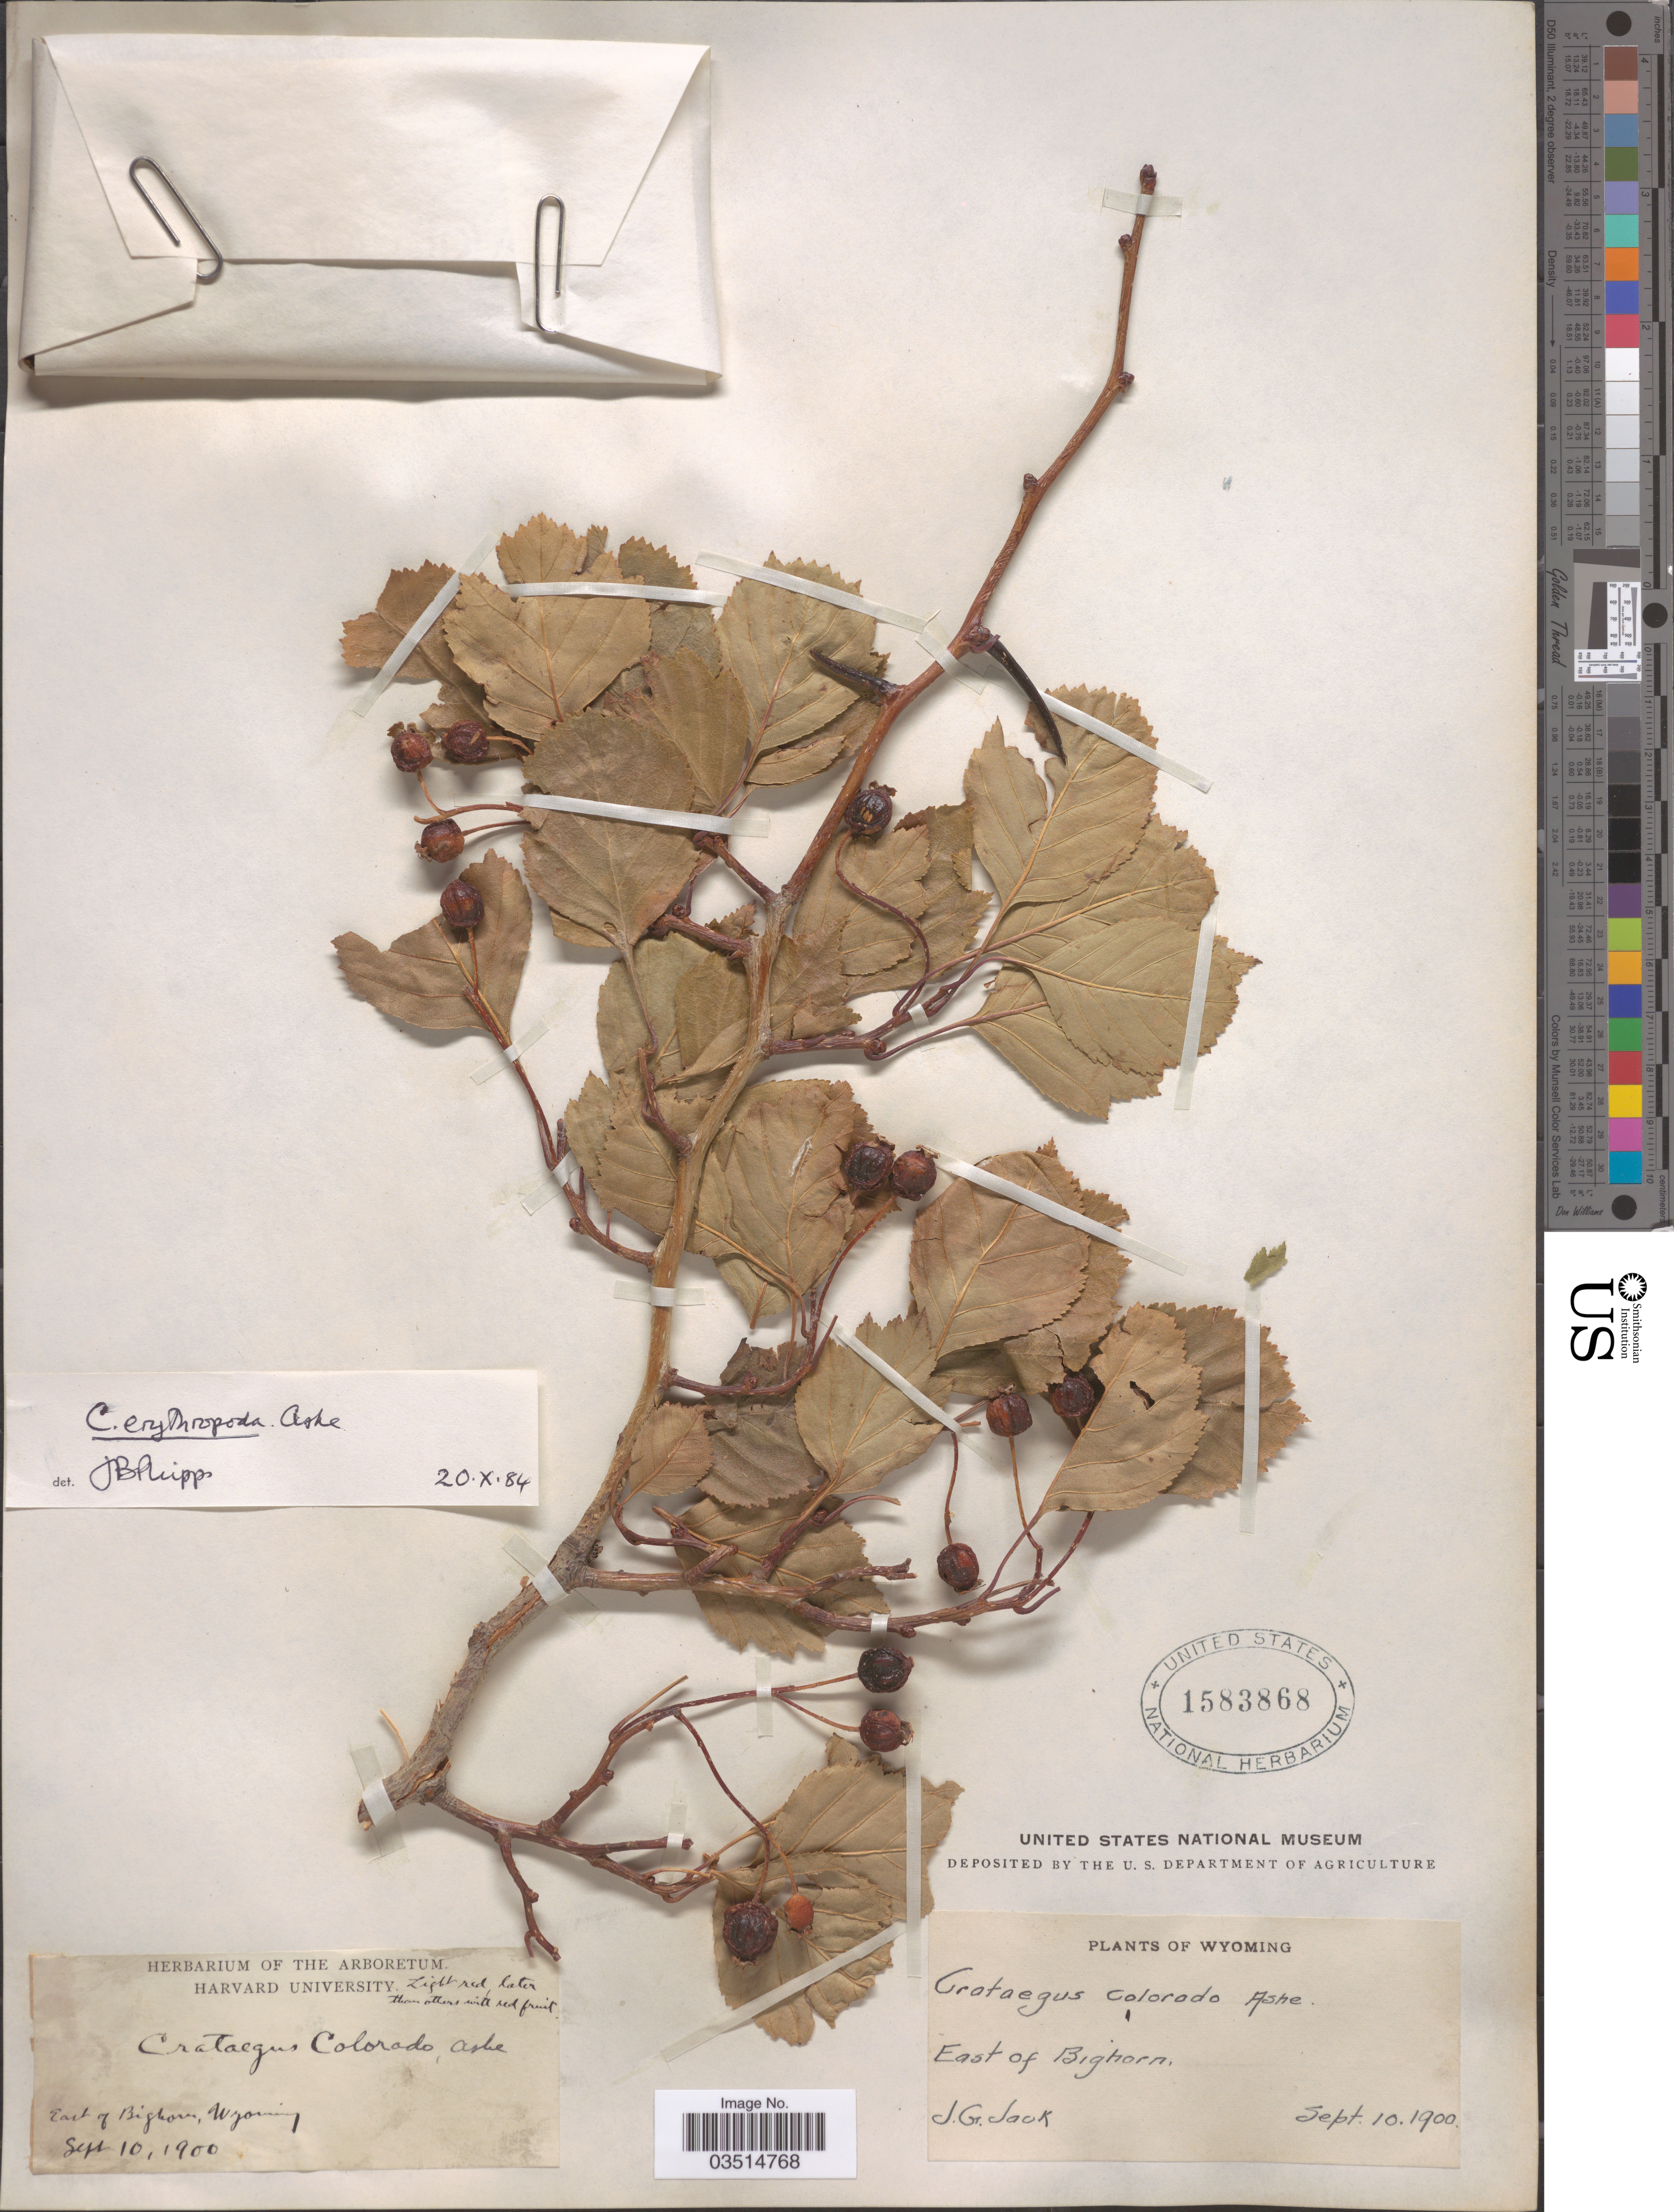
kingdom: Plantae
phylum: Tracheophyta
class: Magnoliopsida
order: Rosales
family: Rosaceae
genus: Crataegus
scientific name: Crataegus erythropoda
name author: Ashe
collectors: J. G. Jack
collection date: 1900-09-10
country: United States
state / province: Wyoming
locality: East of Bighorn.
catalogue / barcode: US 1583868